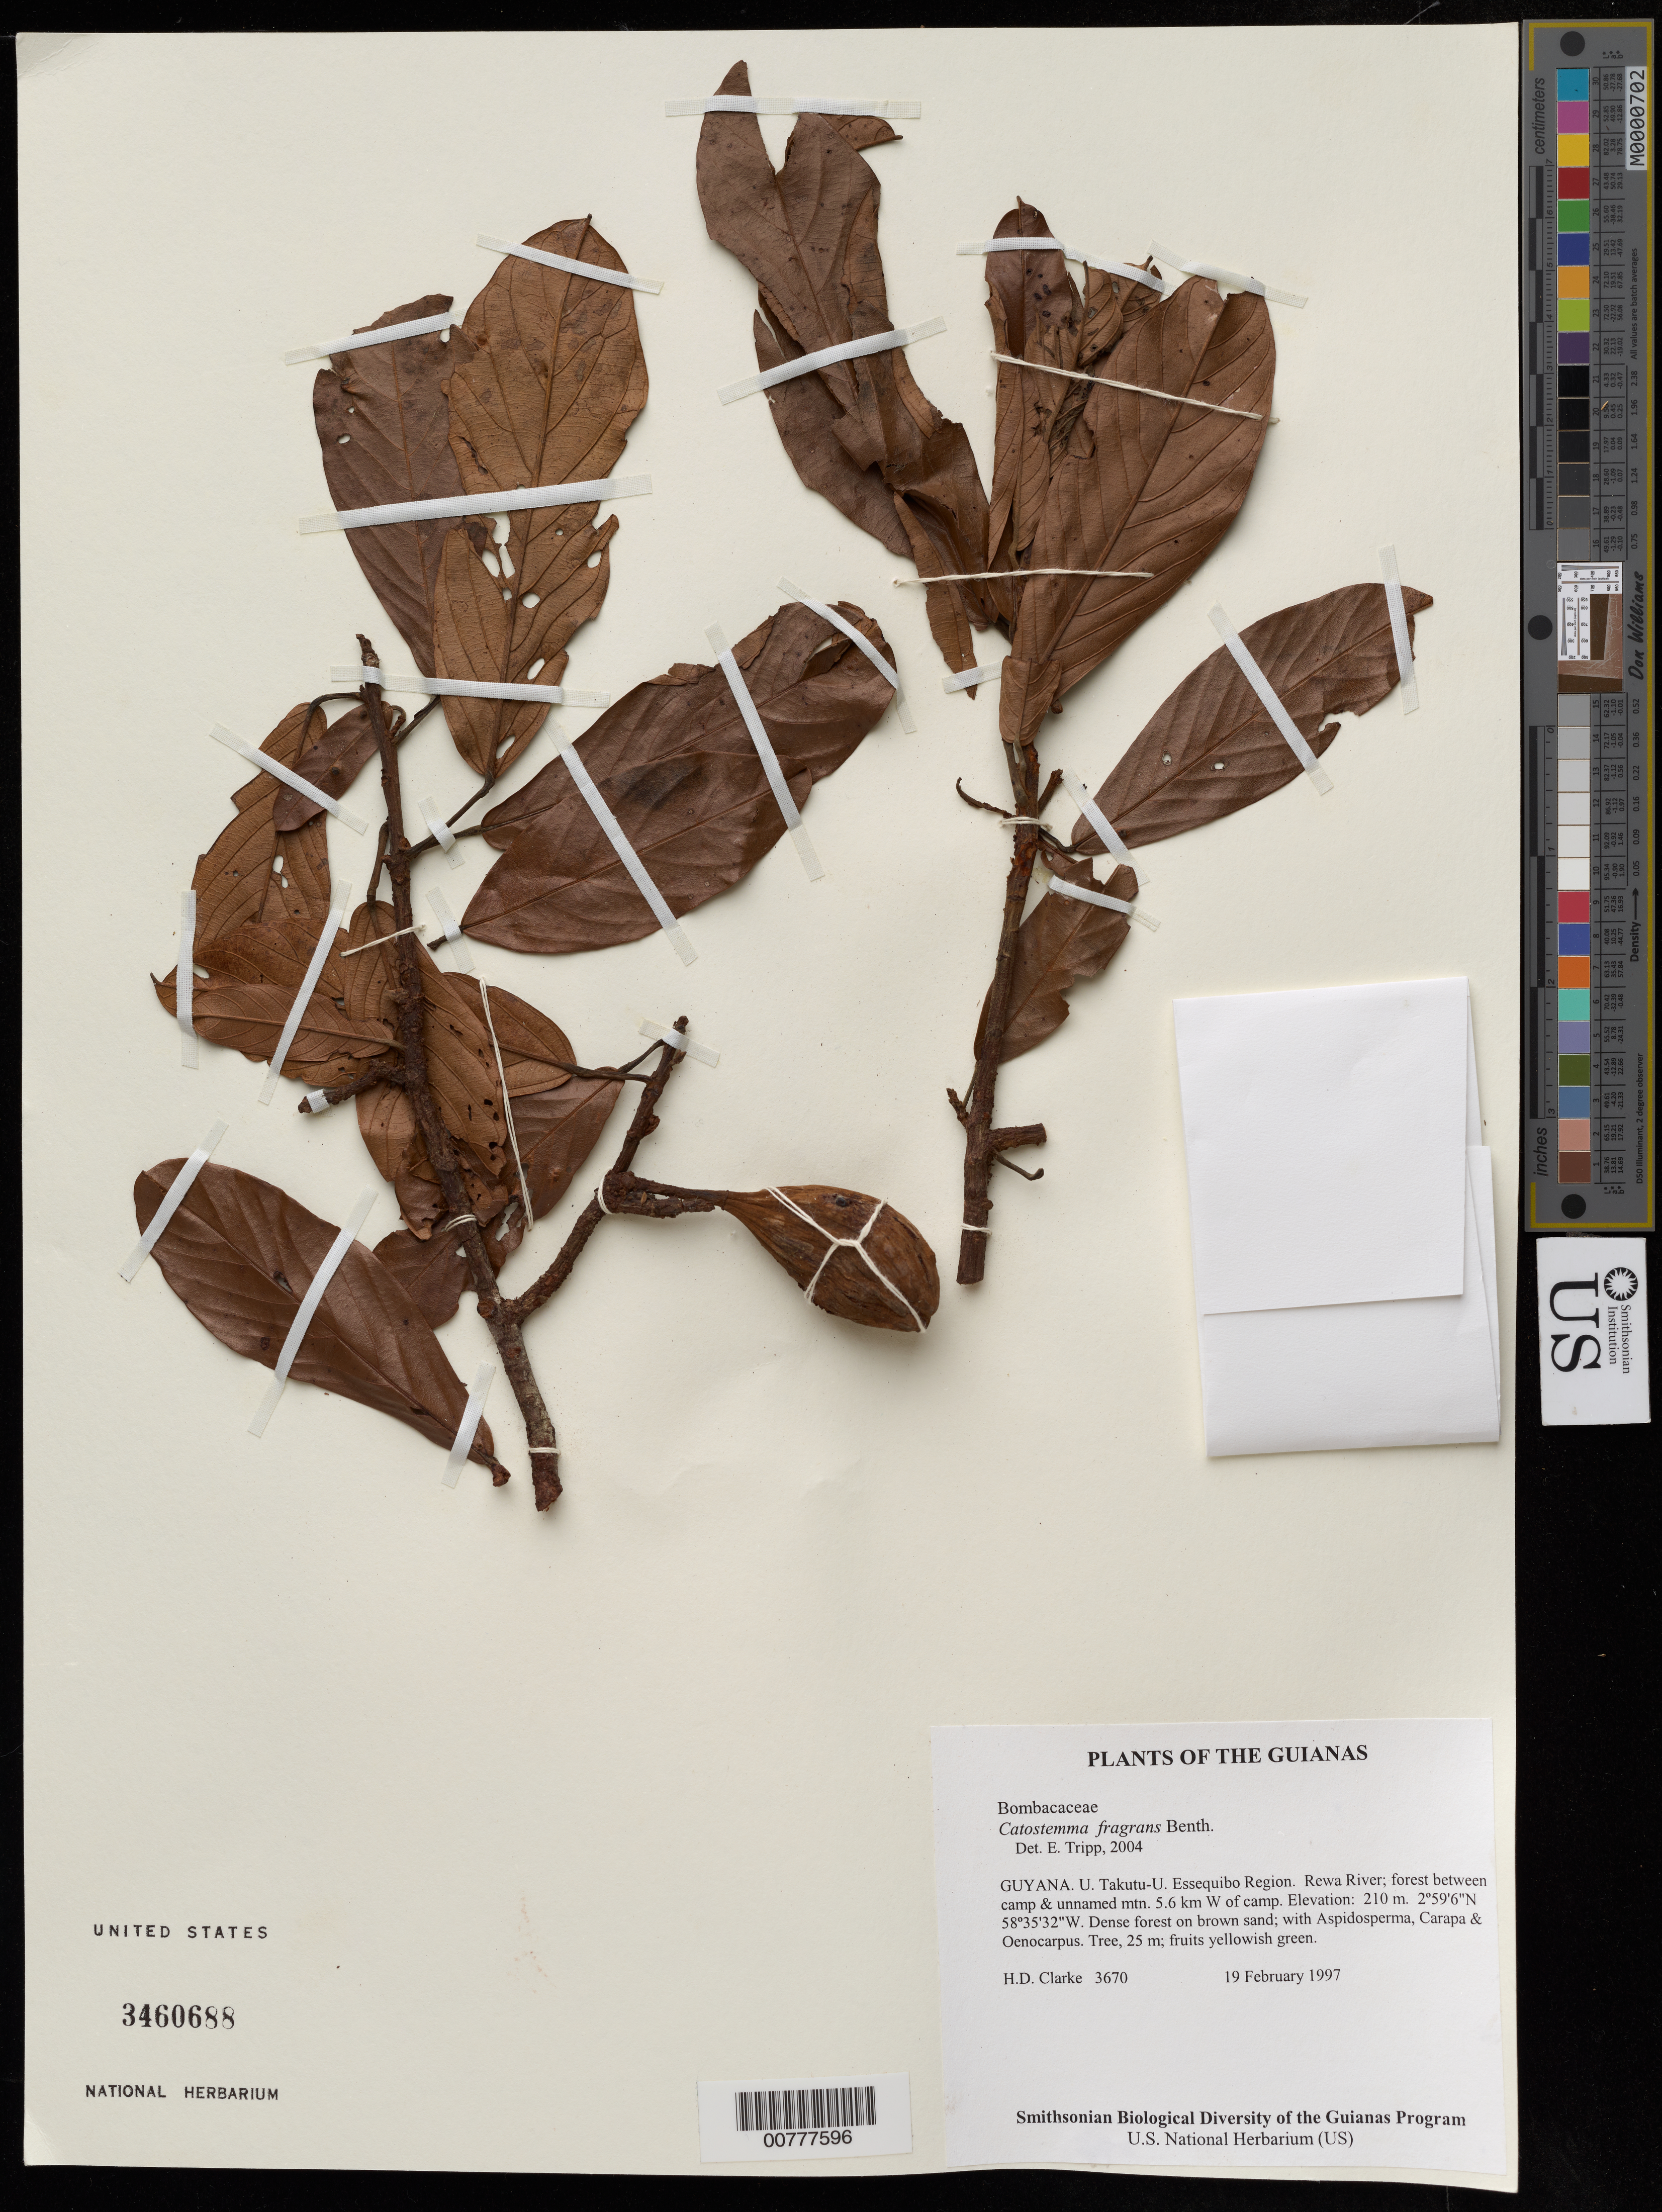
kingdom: Plantae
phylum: Tracheophyta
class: Magnoliopsida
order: Malvales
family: Malvaceae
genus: Catostemma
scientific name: Catostemma fragrans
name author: Benth.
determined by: Dorr, L. J., (BOT), Smithsonian Institution - National Museum of Natural History (UNITED STATES)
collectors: H. D. Clarke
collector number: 3670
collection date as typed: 19 February 1997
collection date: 1997-02-19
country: Guyana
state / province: U. Takutu-U. Essequibo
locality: Rewa River; forest between camp & unnamed mtn. 5.6 km W of camp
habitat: Dense forest on brown sand; with Aspidosperma, Carapa & Oenocarpus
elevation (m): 210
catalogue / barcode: US 3460688